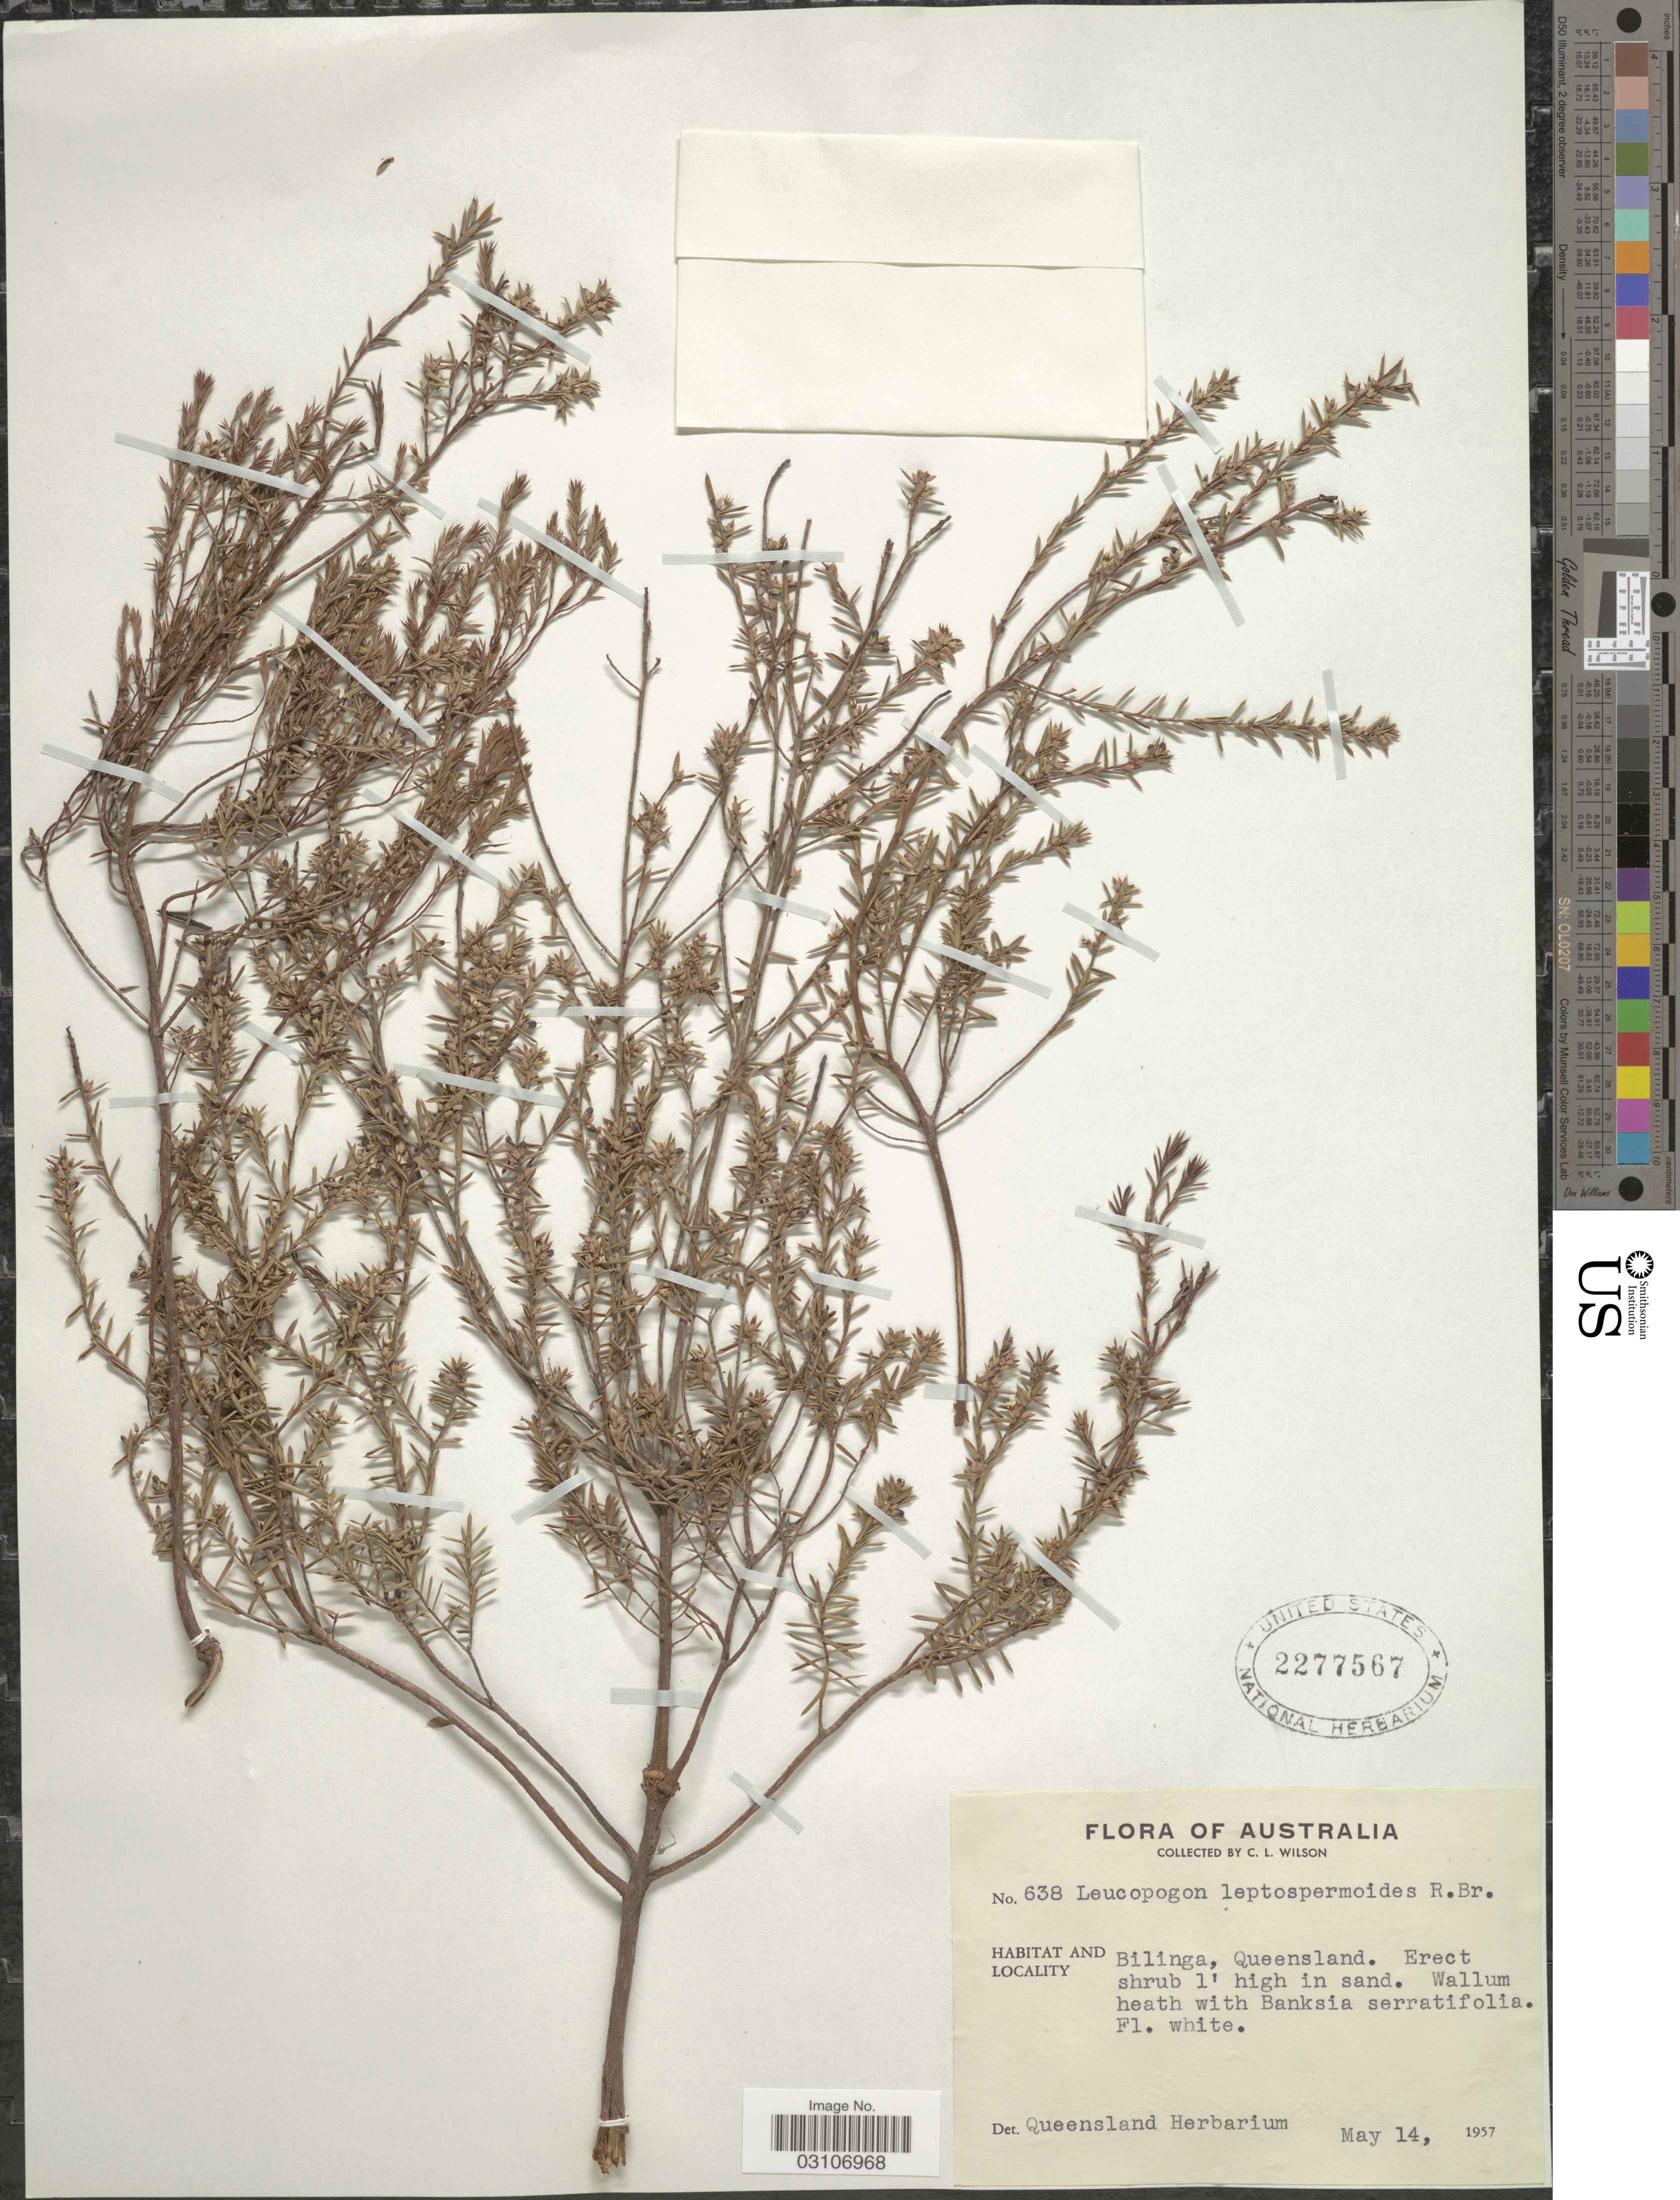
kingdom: Plantae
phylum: Tracheophyta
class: Magnoliopsida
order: Ericales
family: Ericaceae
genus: Leucopogon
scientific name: Leucopogon leptospermoides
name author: R. Br.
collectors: C. L. Wilson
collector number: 638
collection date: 1957-05-14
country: Australia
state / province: Queensland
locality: Bilinga.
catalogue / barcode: US 2277567